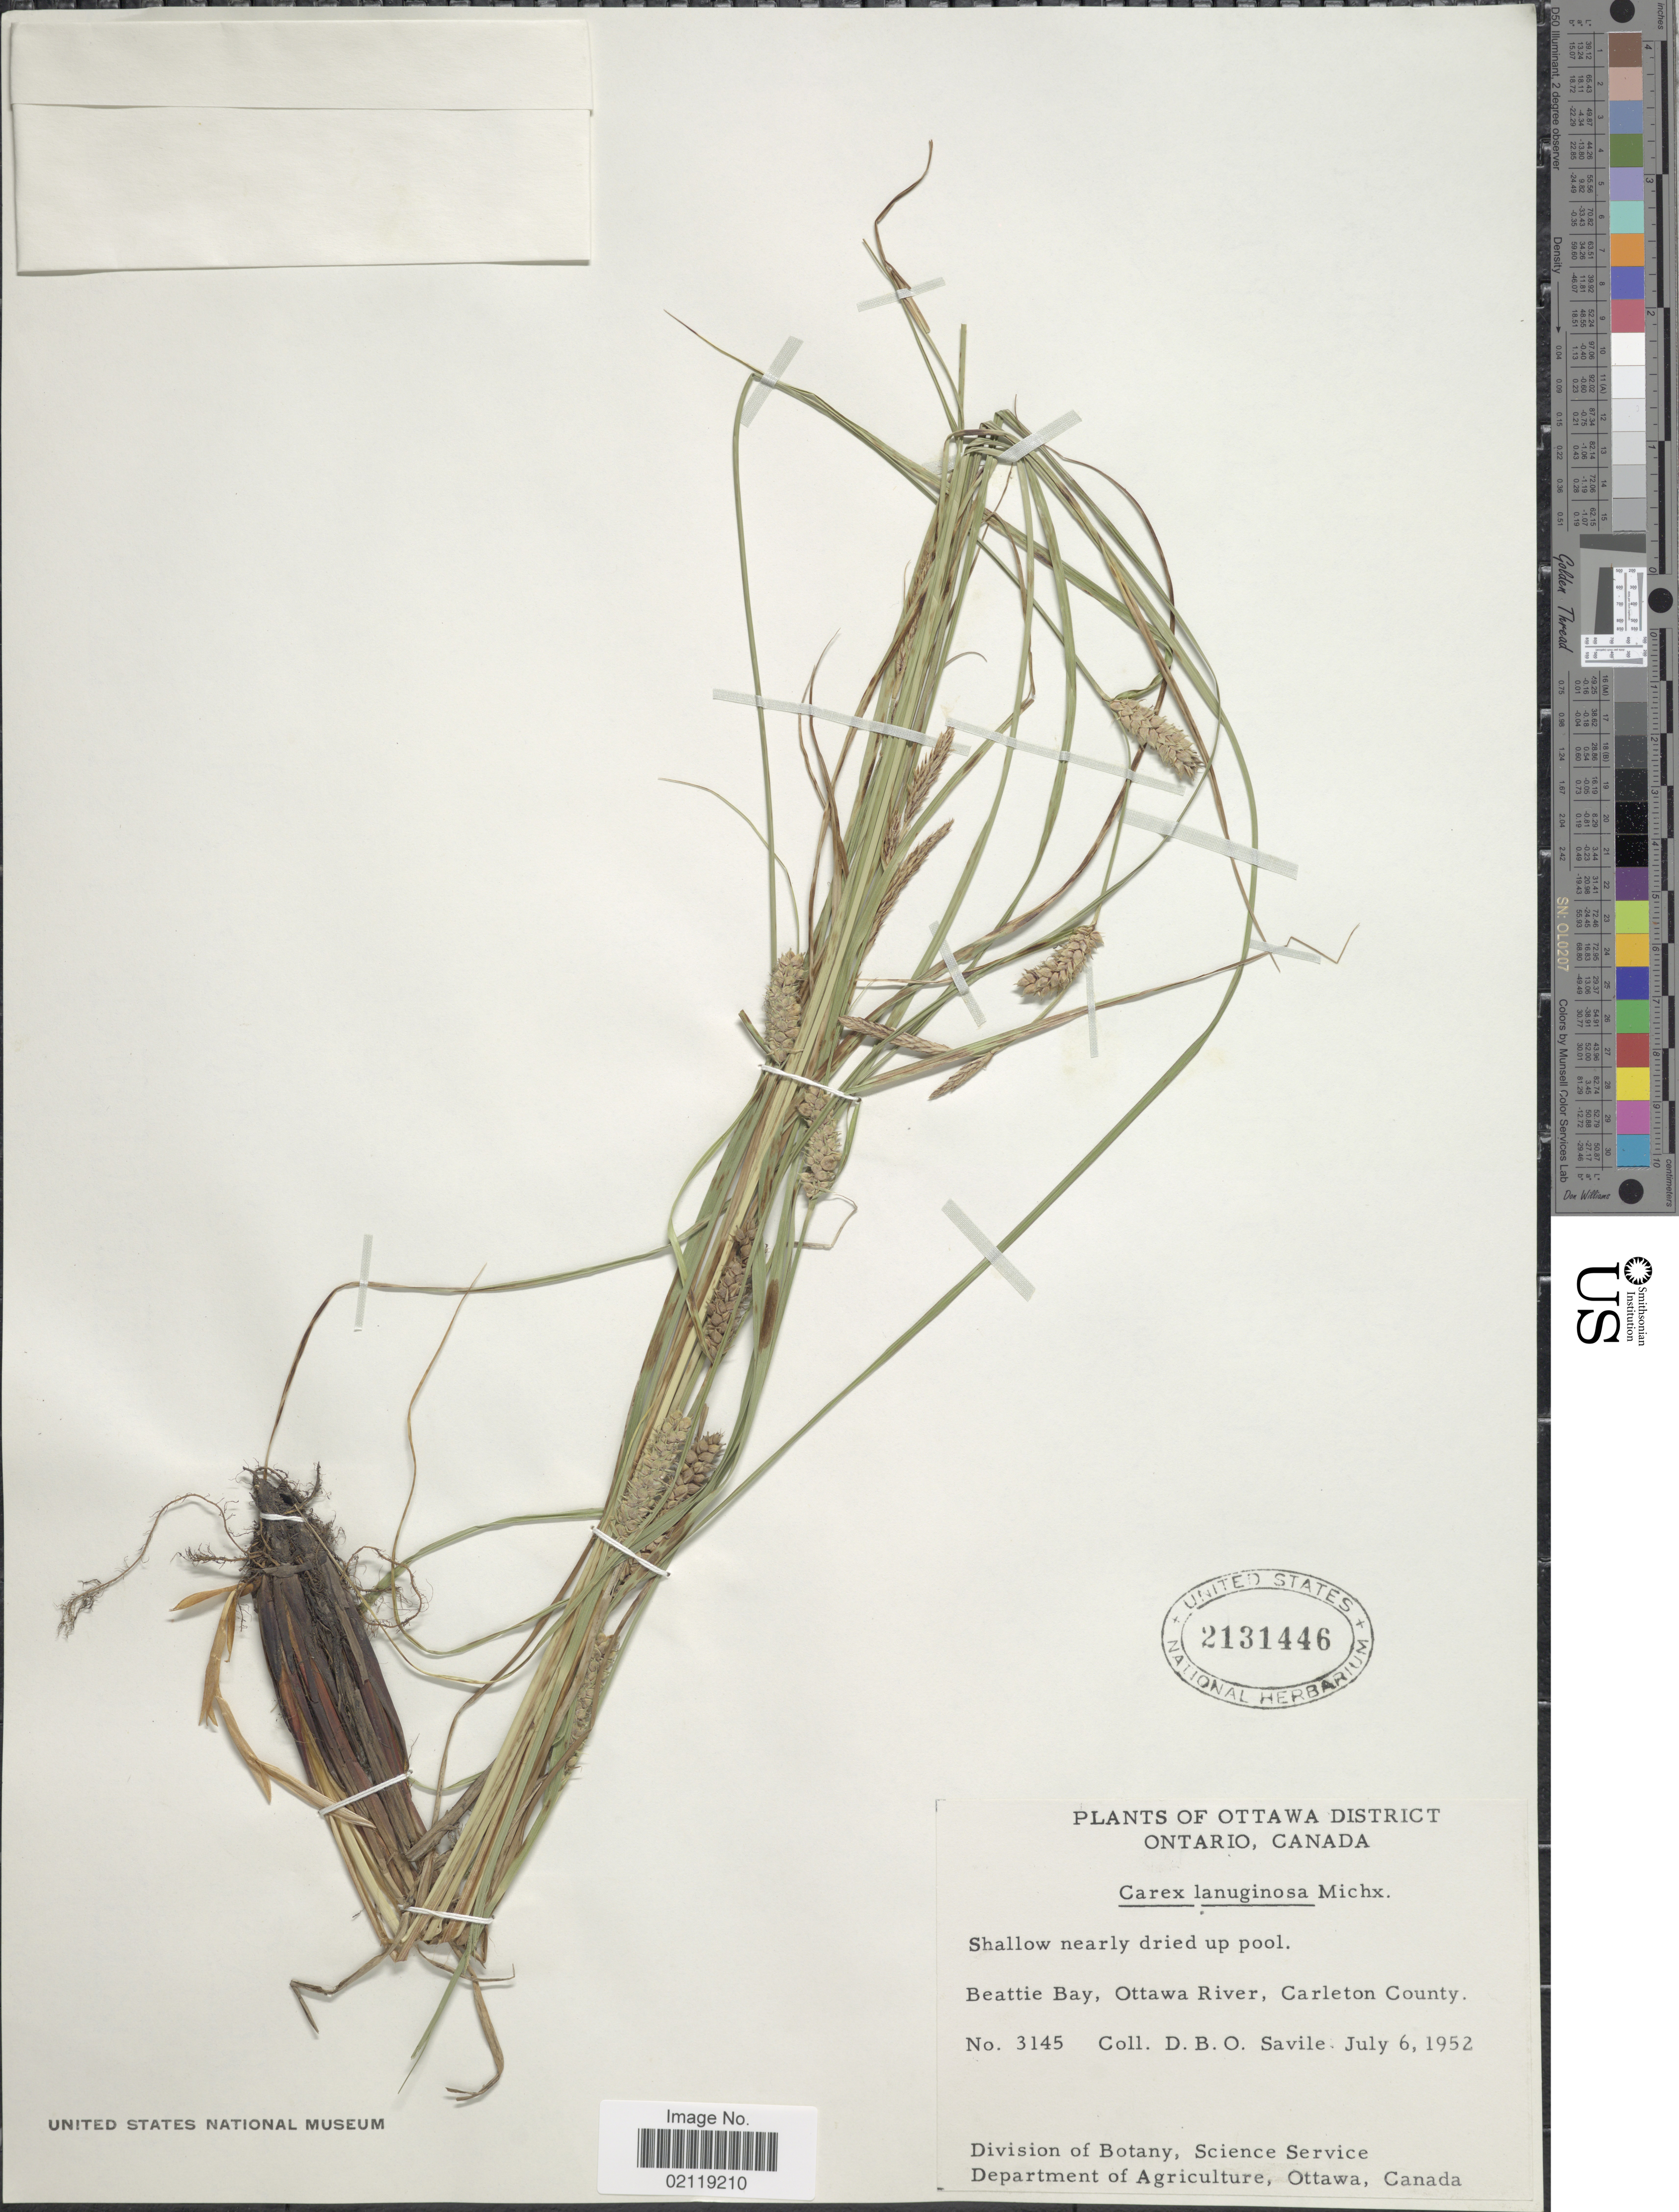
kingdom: Plantae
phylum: Tracheophyta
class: Liliopsida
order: Poales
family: Cyperaceae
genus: Carex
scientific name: Carex pellita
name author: Muhl. ex Willd.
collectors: D. Savile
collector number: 3145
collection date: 1952-07-06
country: Canada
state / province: Ontario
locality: Ottawa District. Sahallow nearley dried up pool. Beattie Bay, Ottawa River, Carleton County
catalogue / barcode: US 2131446